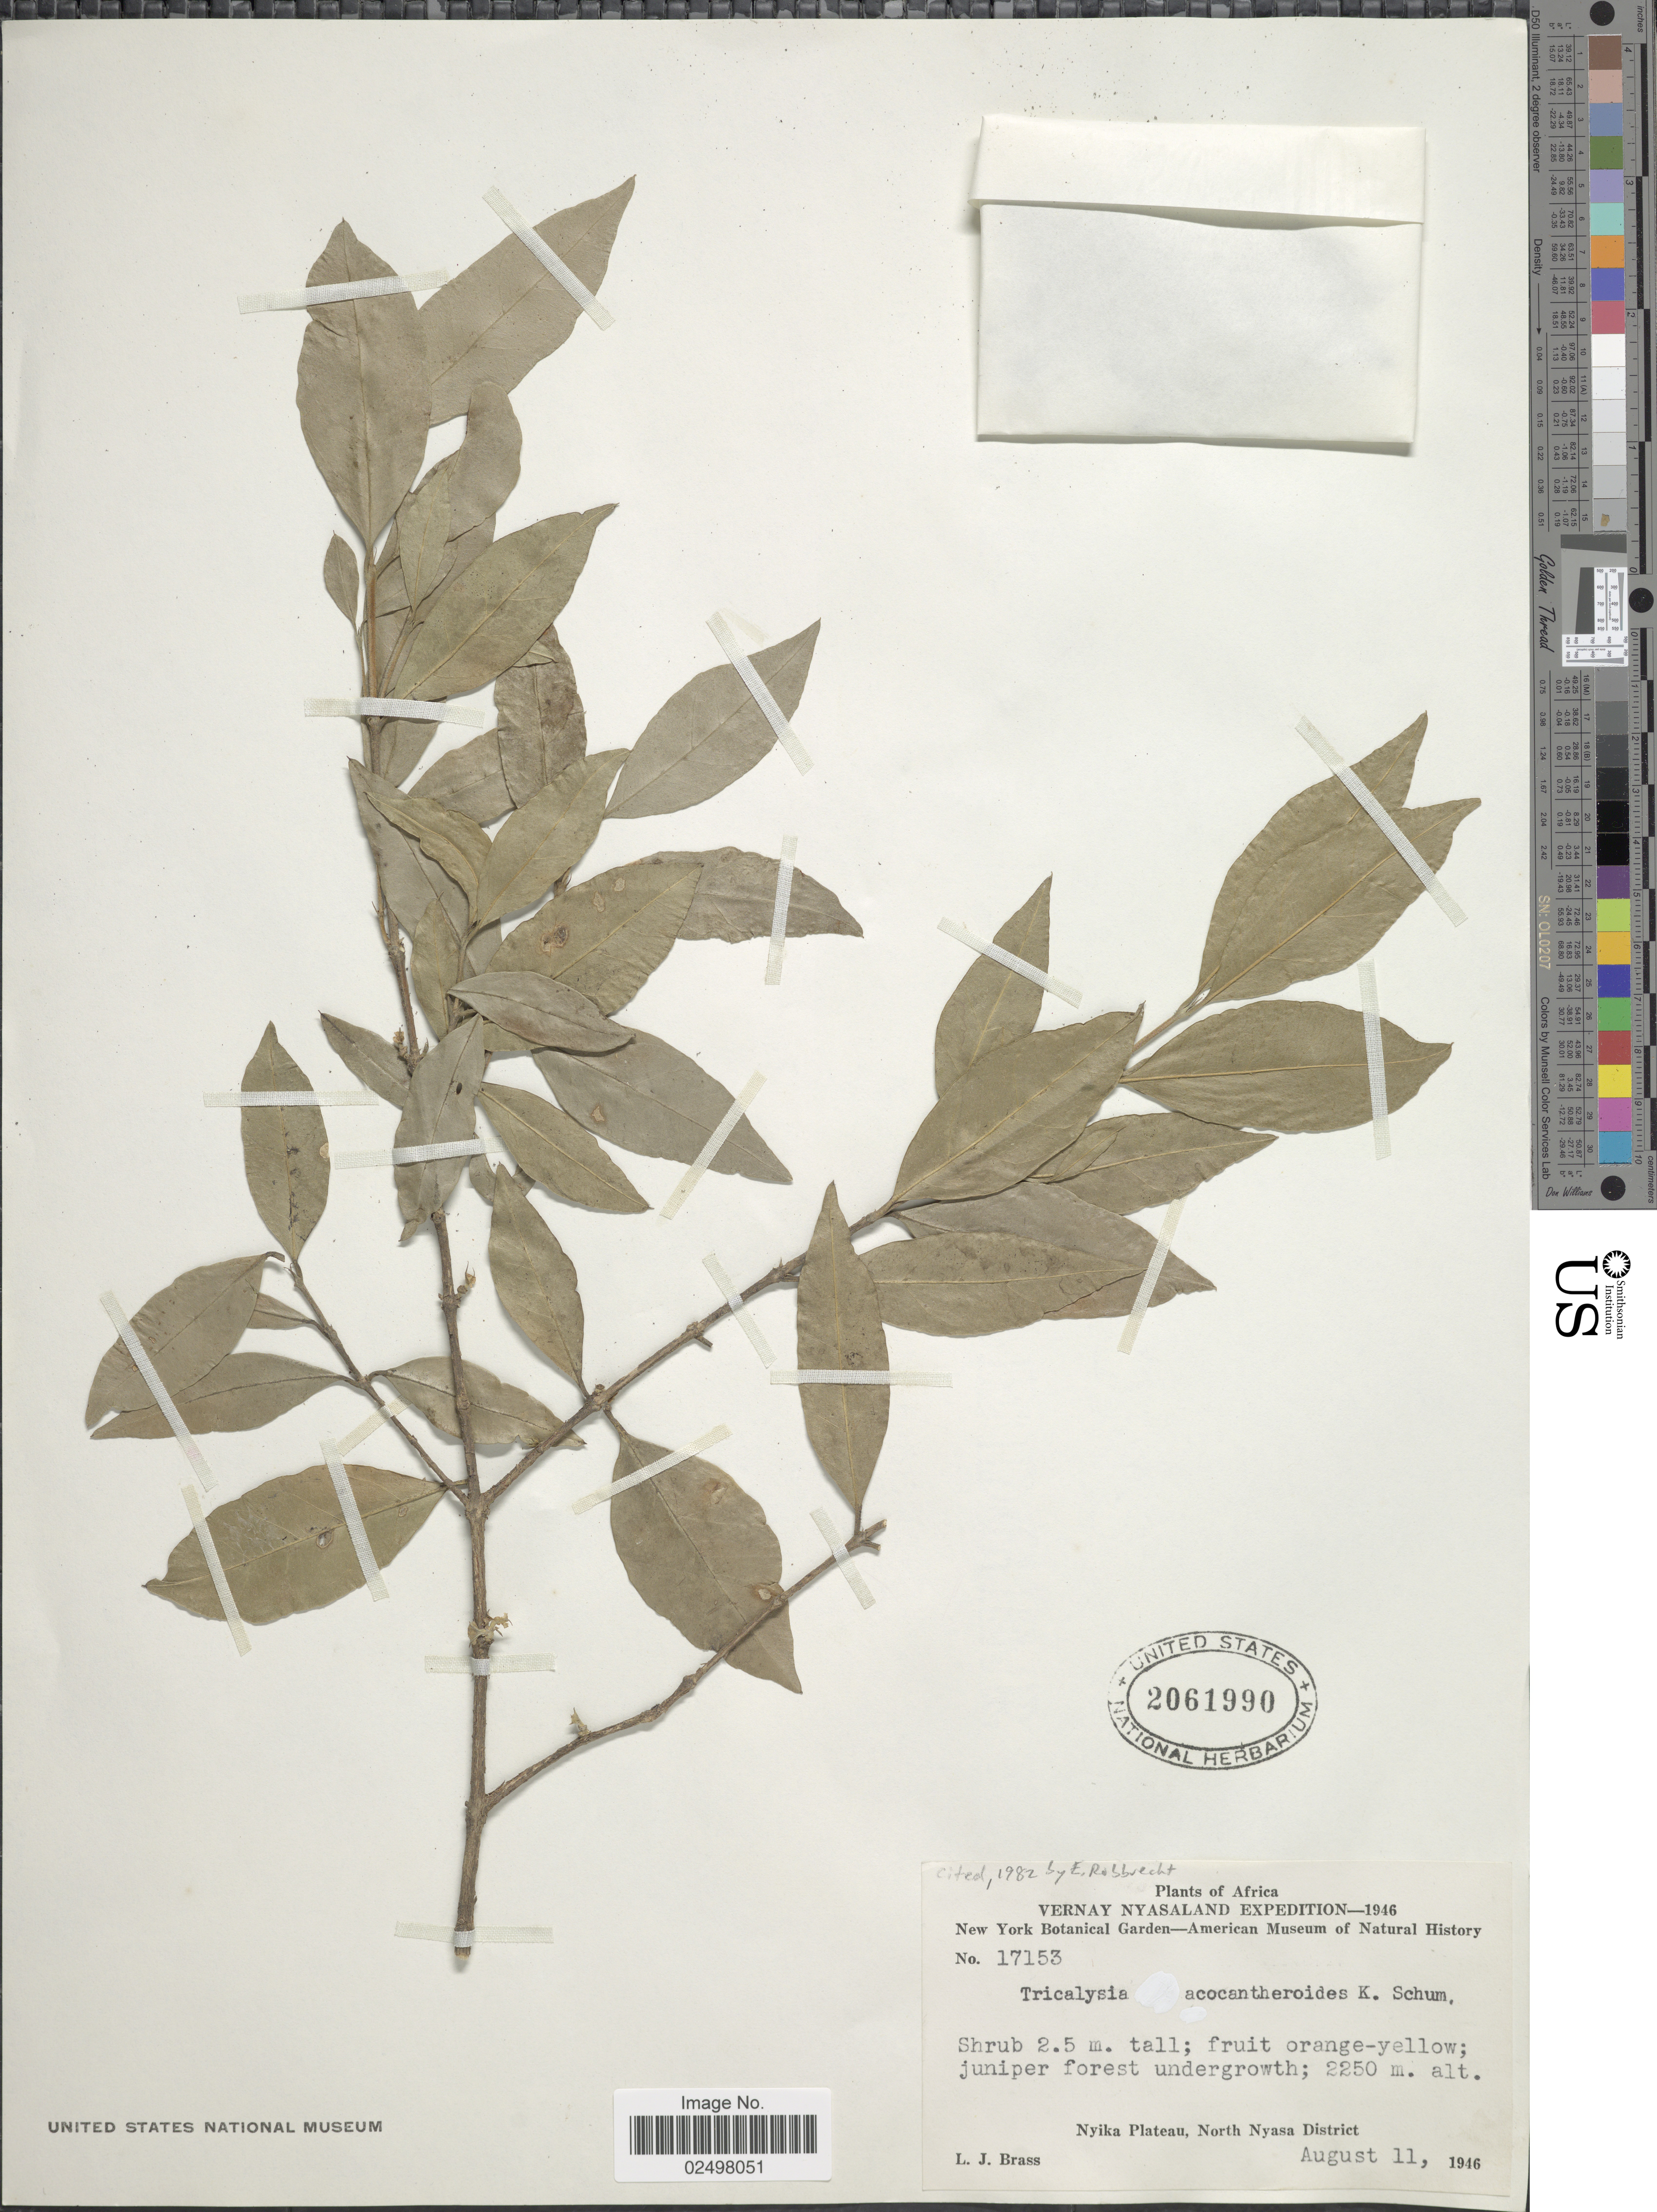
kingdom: Plantae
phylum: Tracheophyta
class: Magnoliopsida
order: Gentianales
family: Rubiaceae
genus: Tricalysia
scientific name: Tricalysia acocantheroides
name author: K. Schum.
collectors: L. J. Brass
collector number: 17153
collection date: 1946-08-11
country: Malawi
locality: Vernay Nyasaland, Nyika Plateau, North Nyasa District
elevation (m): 2250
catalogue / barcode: US 2061990